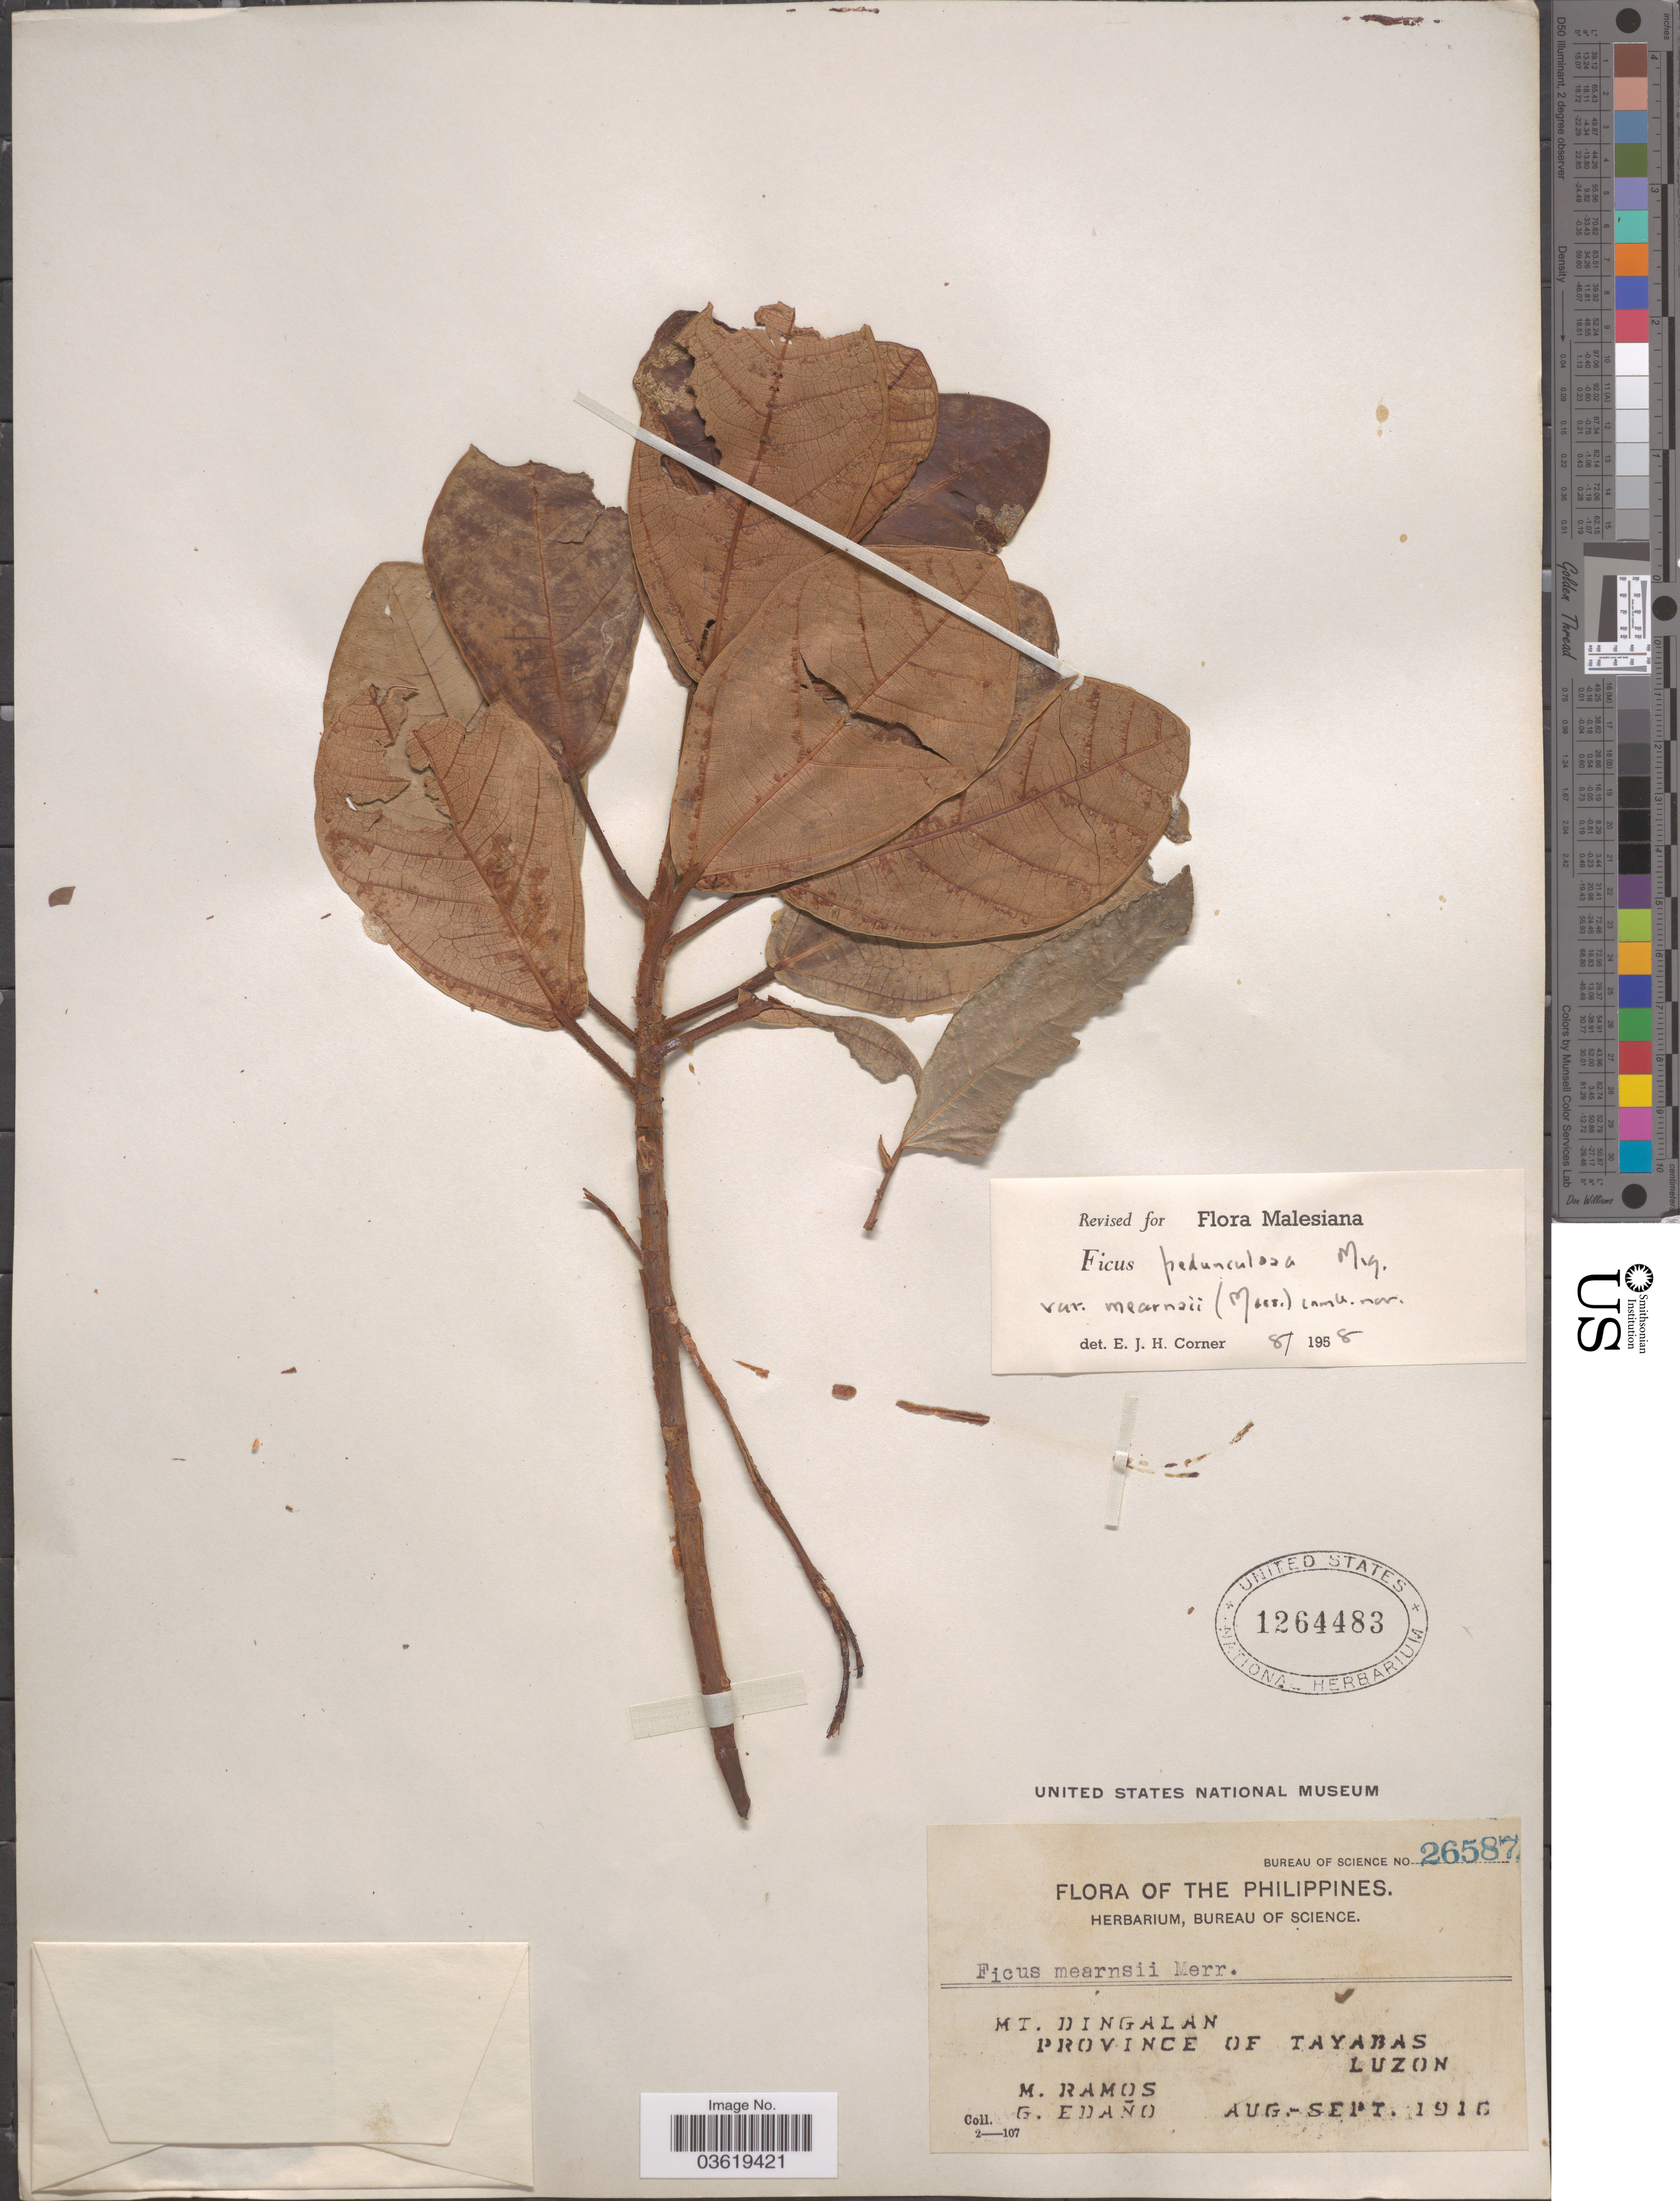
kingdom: Plantae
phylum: Tracheophyta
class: Magnoliopsida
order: Rosales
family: Moraceae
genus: Ficus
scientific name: Ficus pedunculosa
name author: Miq.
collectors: M. Ramos & G. Edaño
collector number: Bureau of Science 26587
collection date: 1916-08/1916-09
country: Philippines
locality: Mt. Dingalan. Province of Tayabas. Luzon.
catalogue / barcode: US 1264483